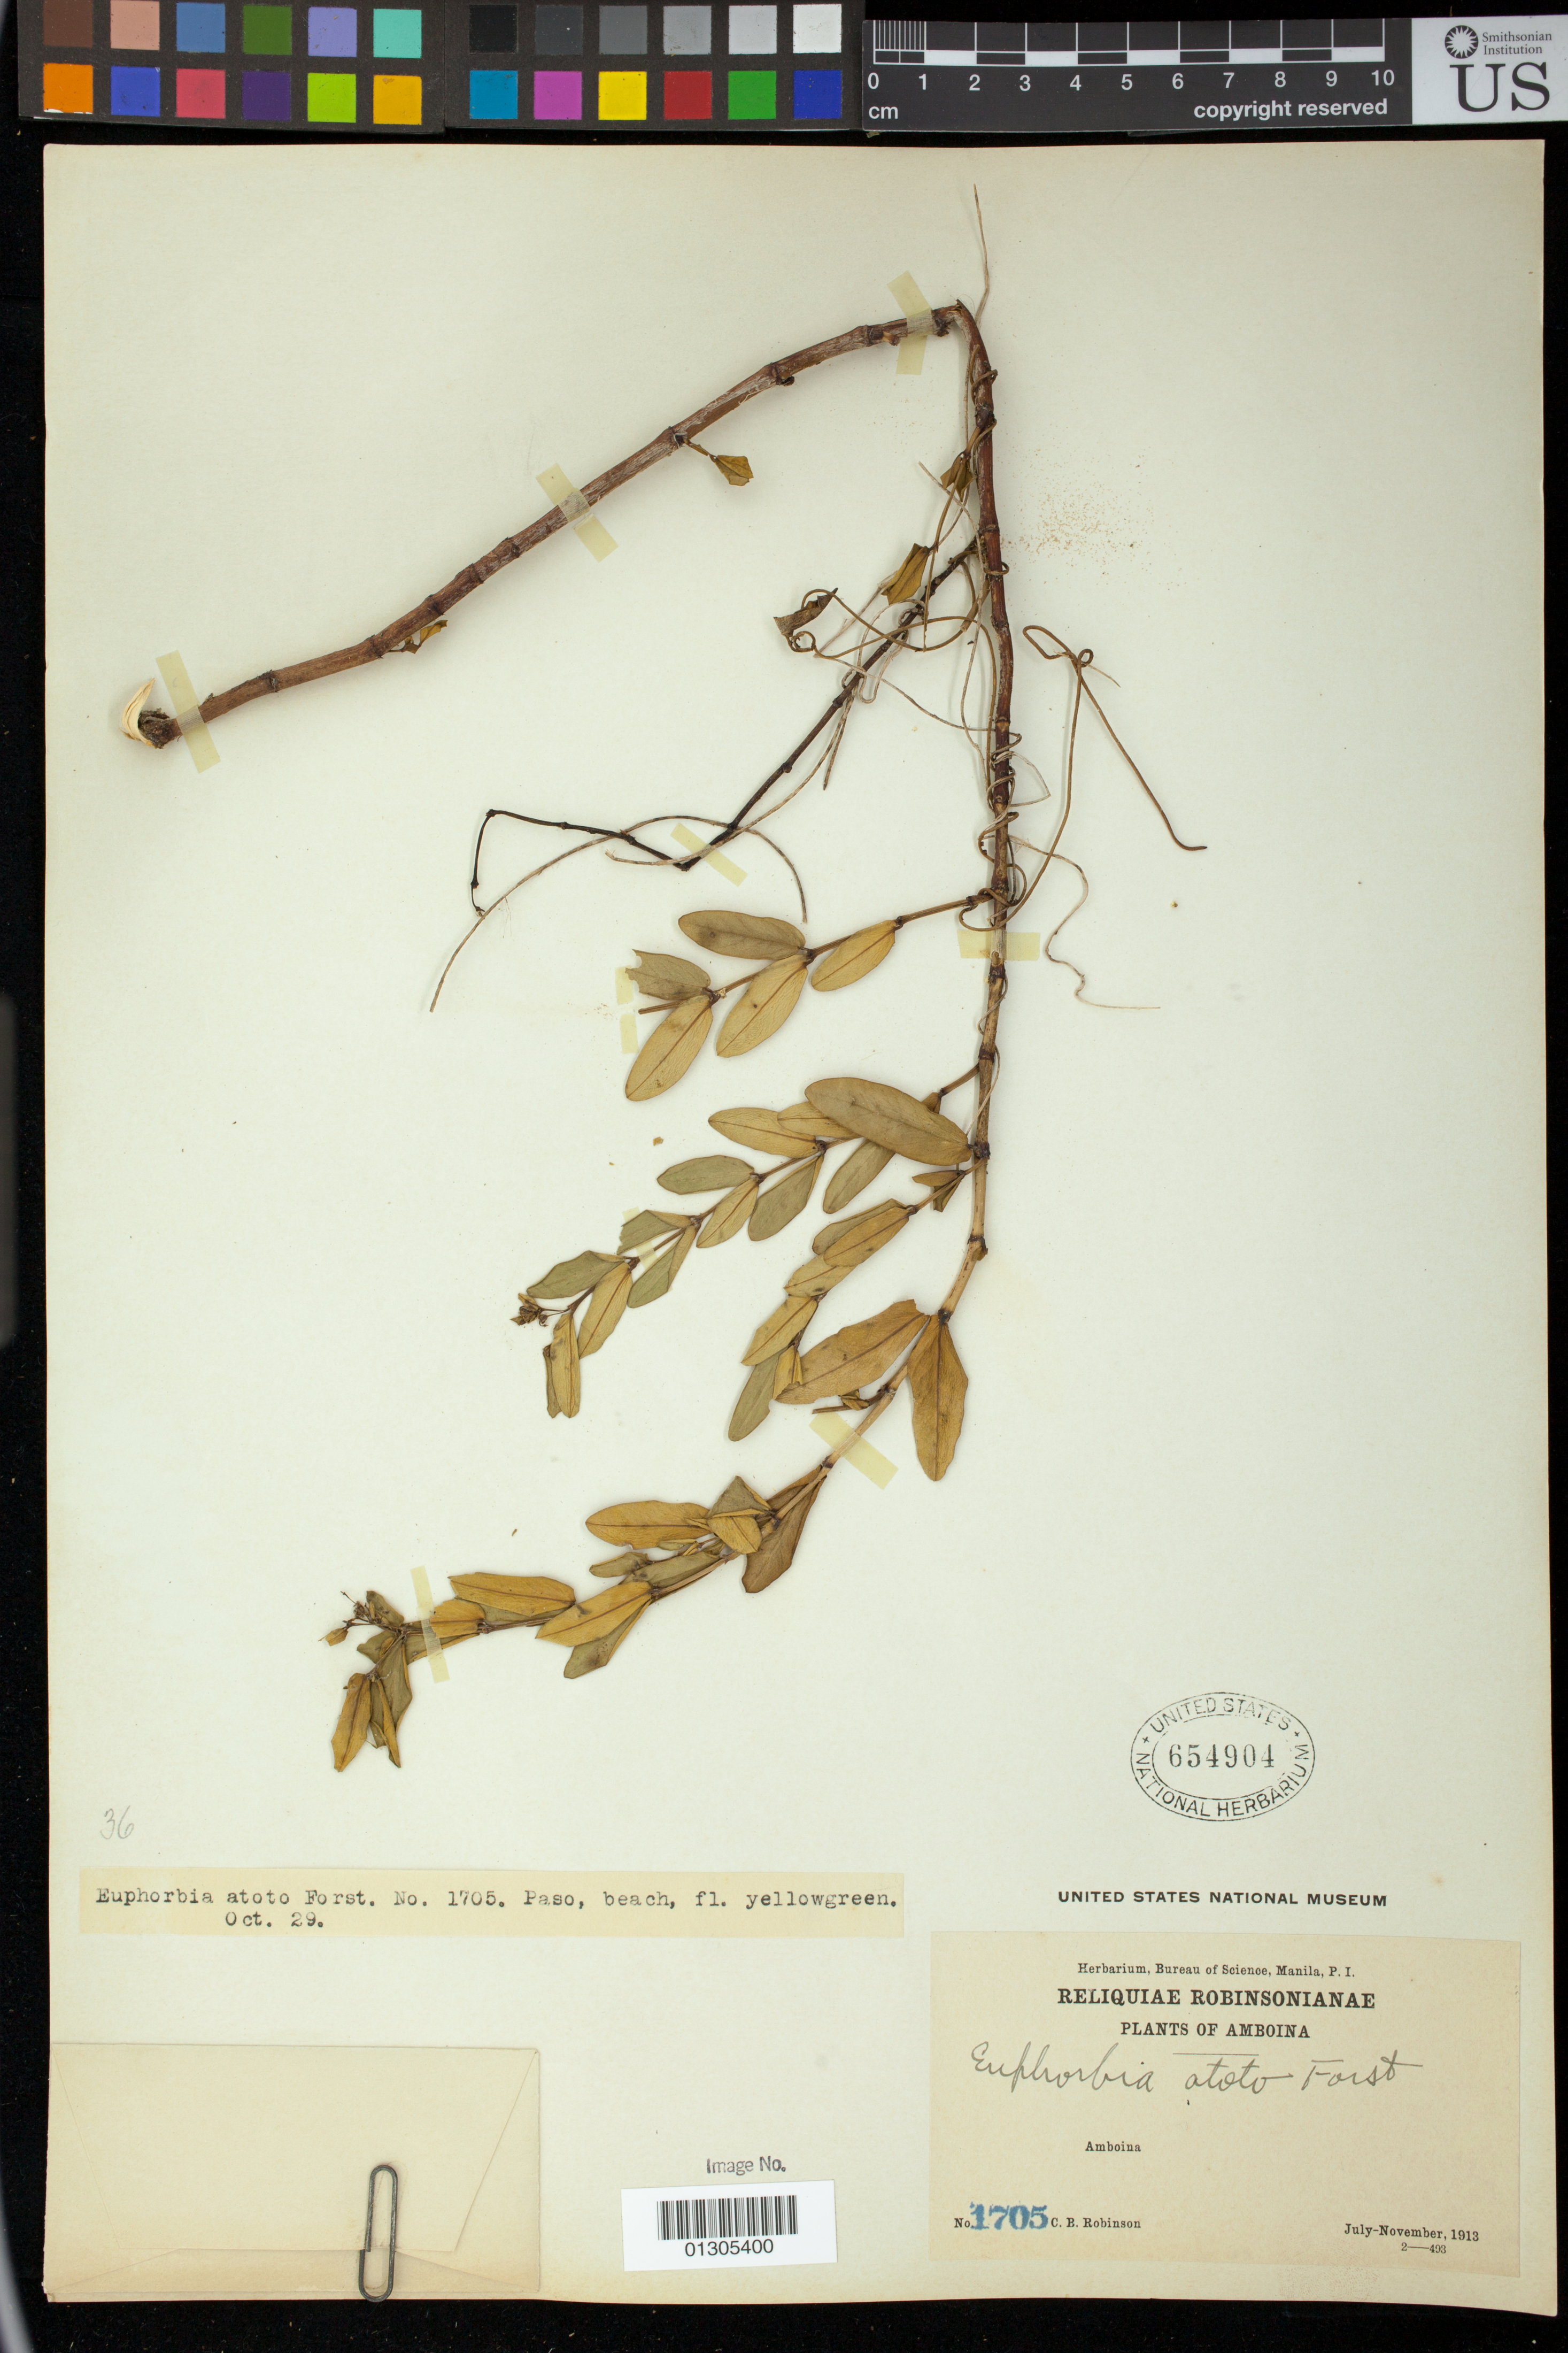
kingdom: Plantae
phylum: Tracheophyta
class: Magnoliopsida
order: Malpighiales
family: Euphorbiaceae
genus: Euphorbia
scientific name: Euphorbia chamissonis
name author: (Klotzsch ex Klotzsch & Garcke) Boiss.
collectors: C. Robinson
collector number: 1705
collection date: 1913-10-29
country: Indonesia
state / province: Maluku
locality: Amboina [Ambon City]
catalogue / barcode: US 654904